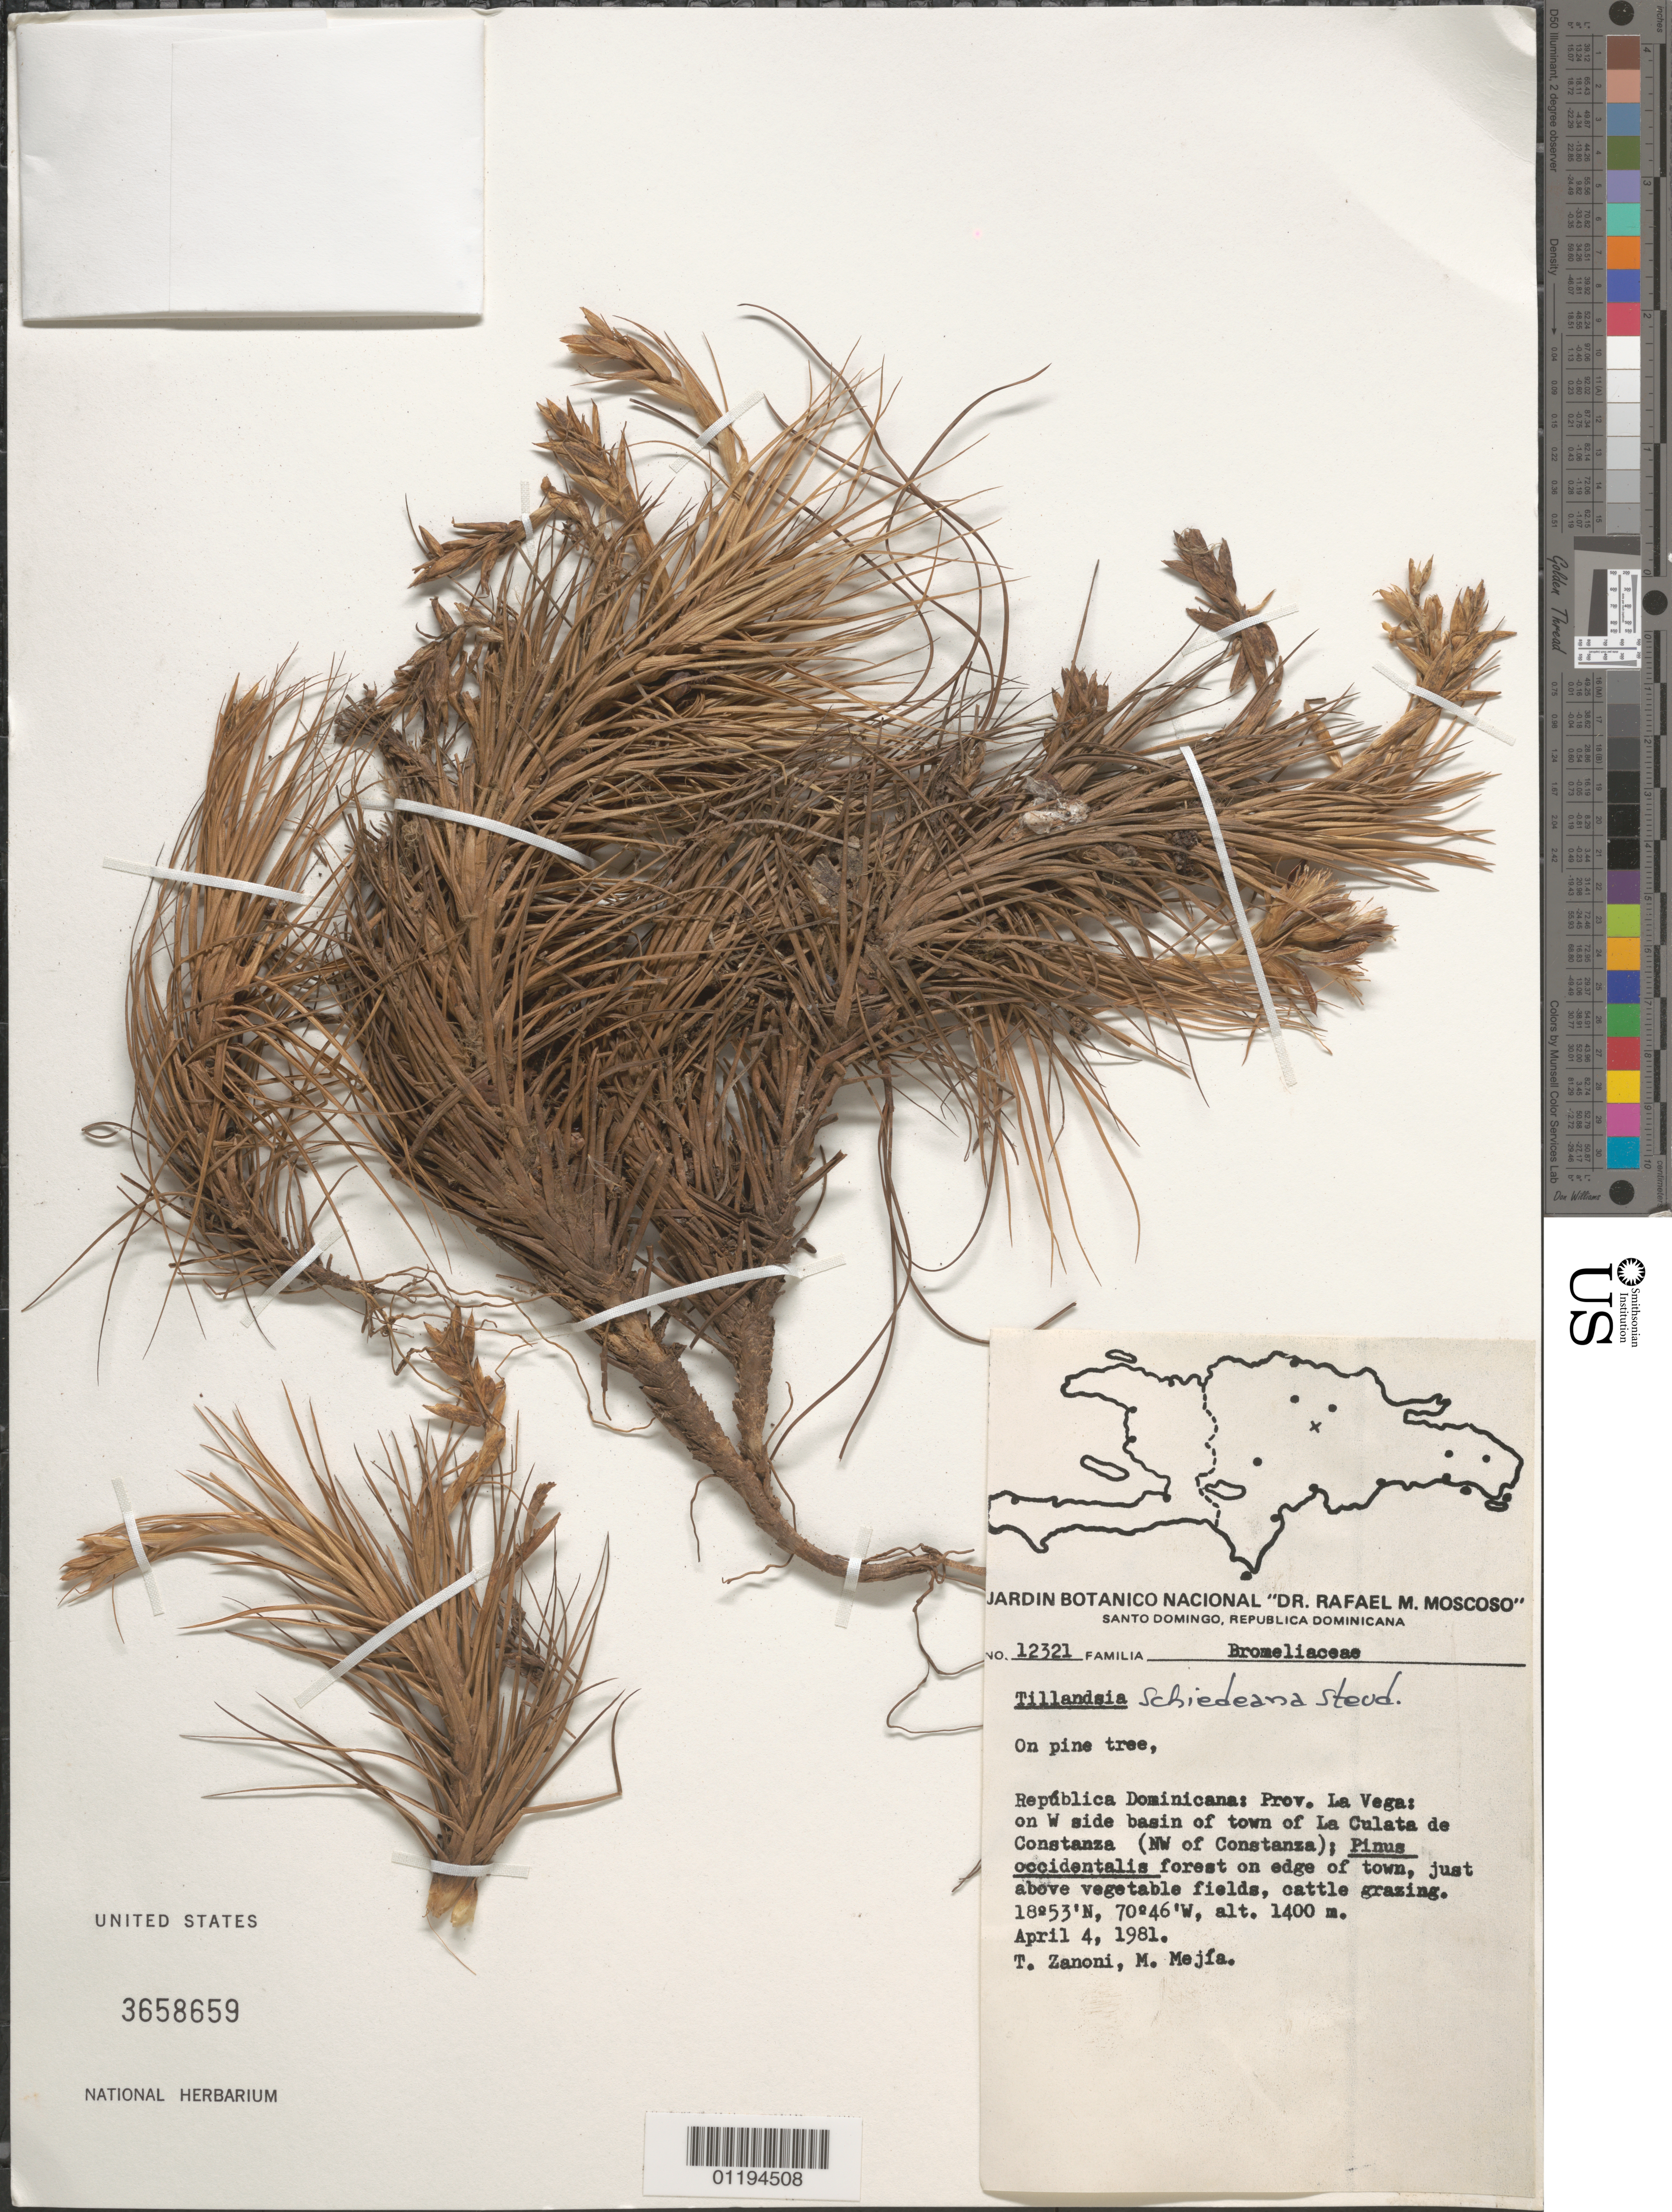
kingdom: Plantae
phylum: Tracheophyta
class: Liliopsida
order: Poales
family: Bromeliaceae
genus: Tillandsia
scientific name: Tillandsia schiedeana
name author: Steud.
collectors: T. A. Zanoni & M. Mejia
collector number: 12321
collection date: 1981-04-04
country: Dominican Republic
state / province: La Vega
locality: W side basin of town of La Culata de Constanza (NW of Constanza)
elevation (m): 1400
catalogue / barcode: US 3658659